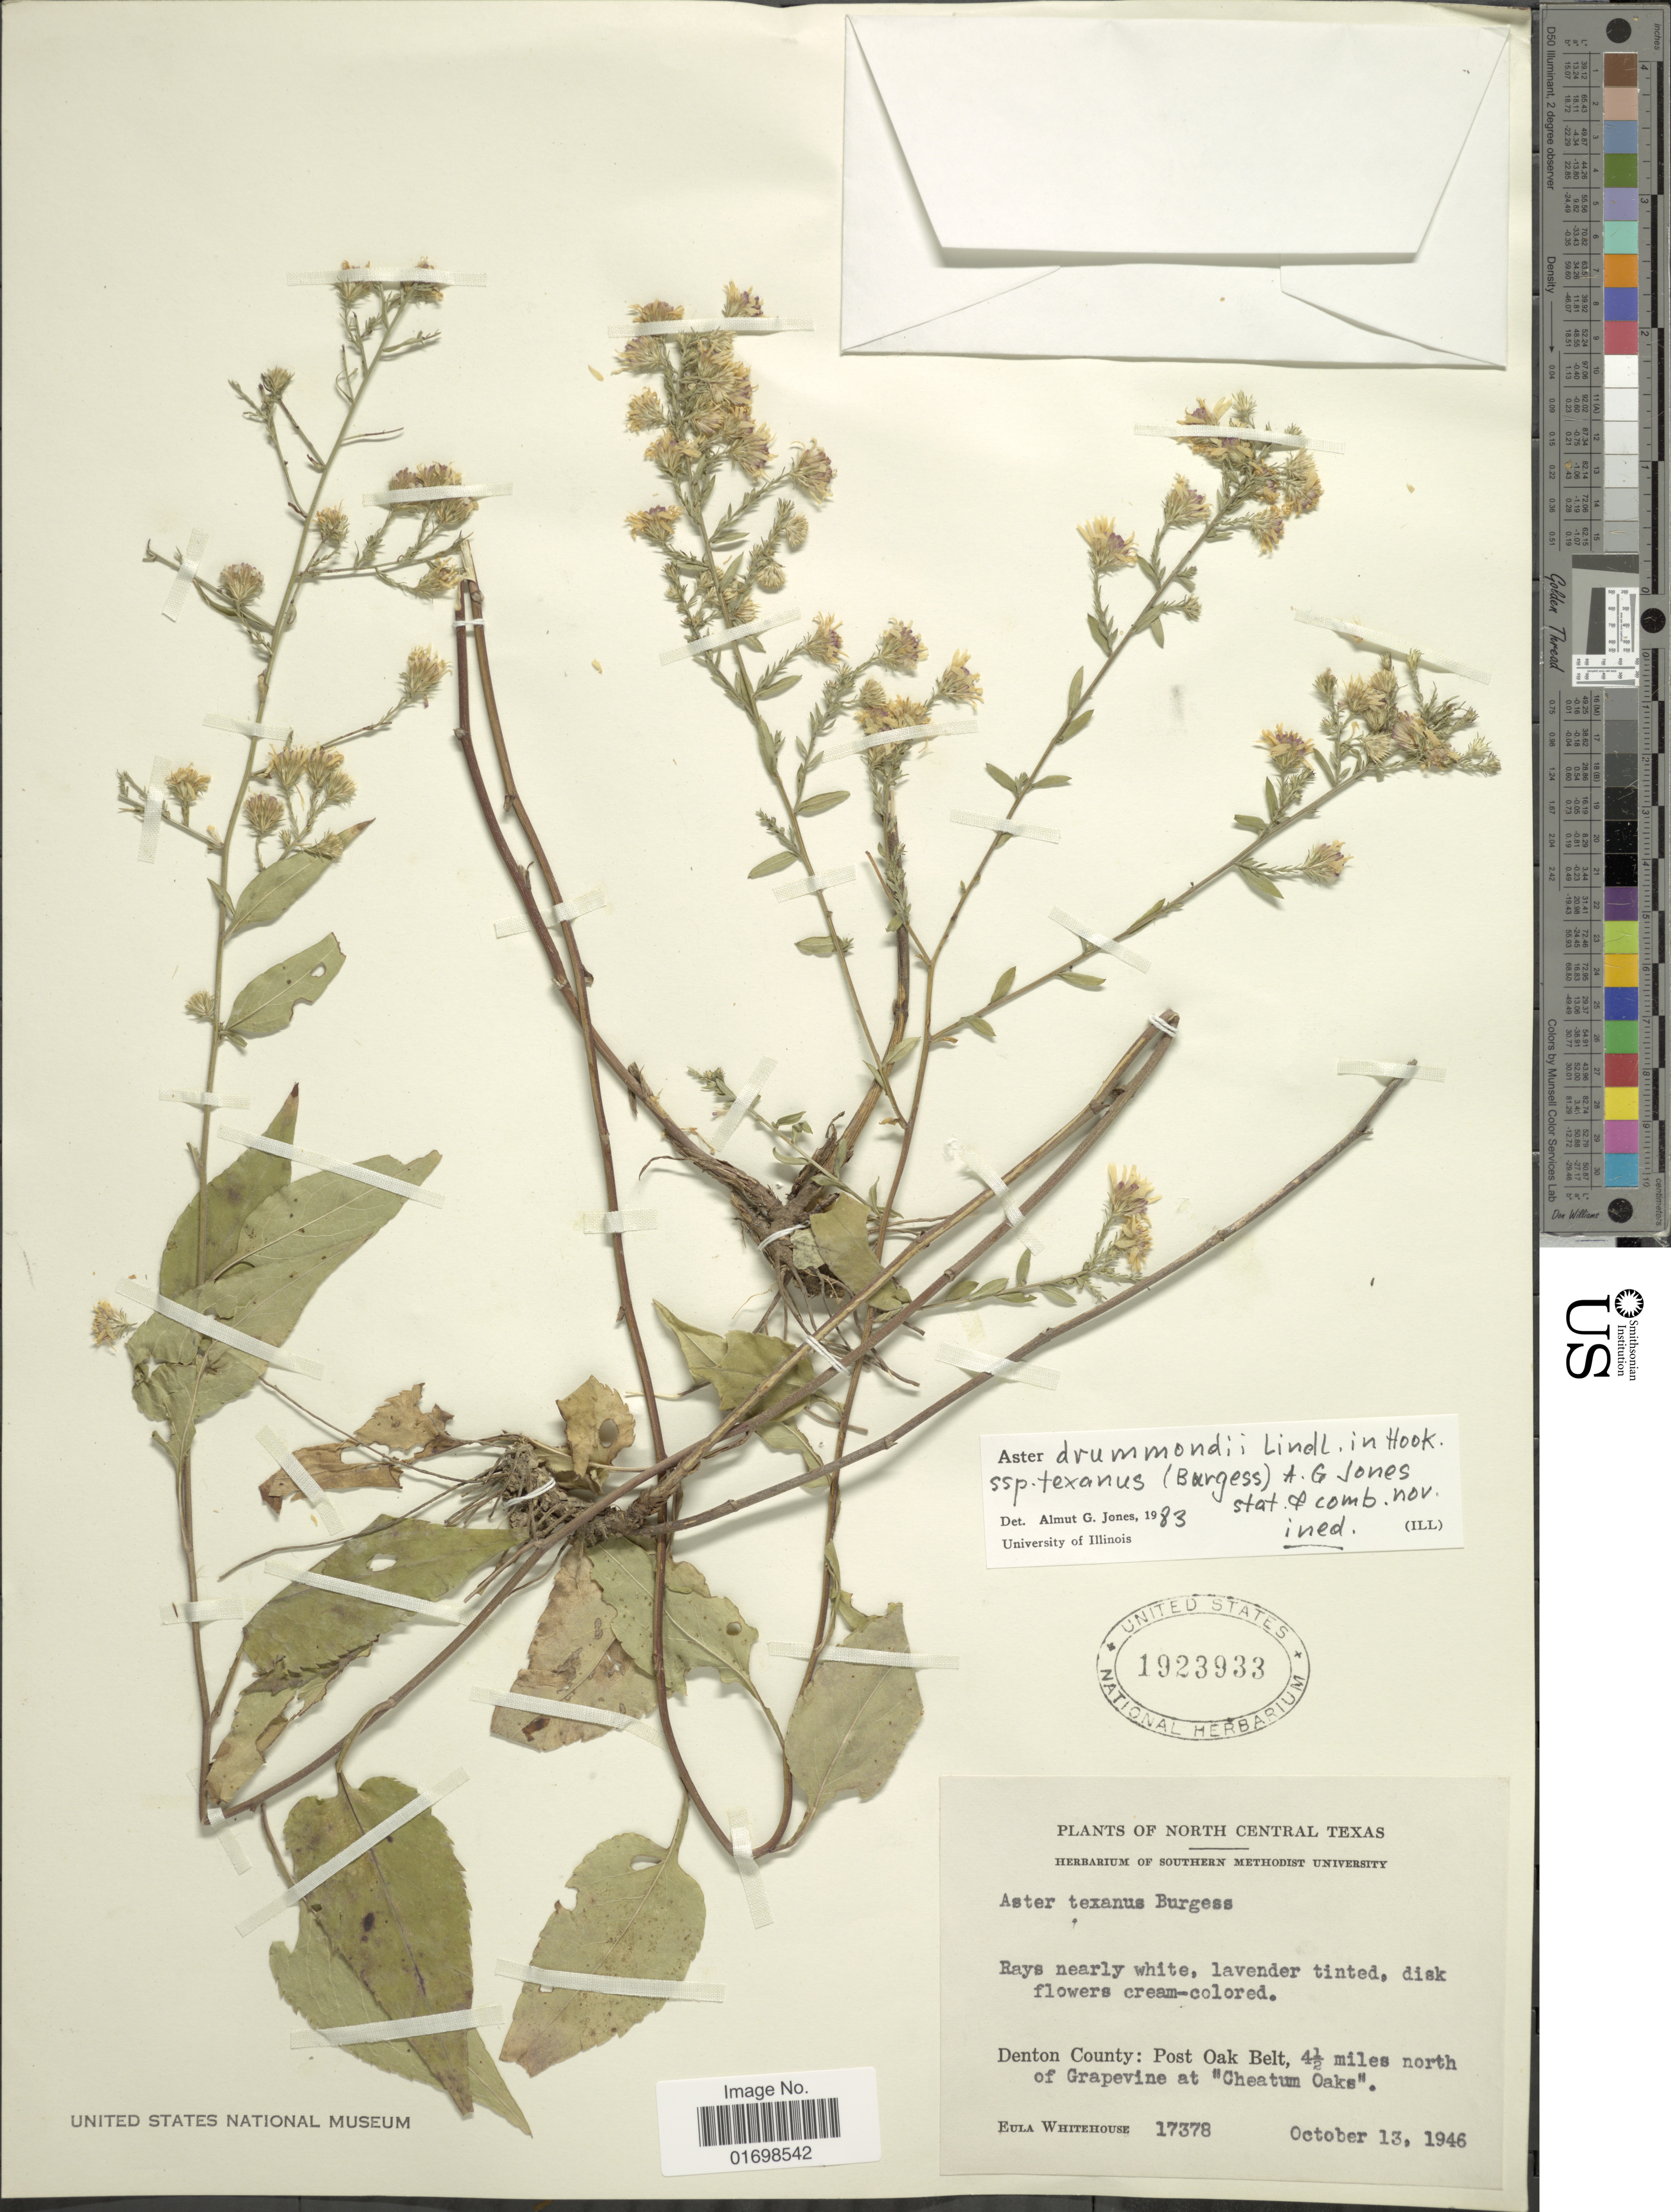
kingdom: Plantae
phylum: Tracheophyta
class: Magnoliopsida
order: Asterales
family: Asteraceae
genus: Symphyotrichum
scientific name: Symphyotrichum drummondii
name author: (Lindl.) G.L. Nesom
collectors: E. Whitehouse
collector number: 17378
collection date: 1946-10-13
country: United States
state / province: Texas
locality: North Central Texas. Denton County: Post Oak Belt, 4½ miles north of Grapevine at "Cheatum Oaks".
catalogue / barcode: US 1923933